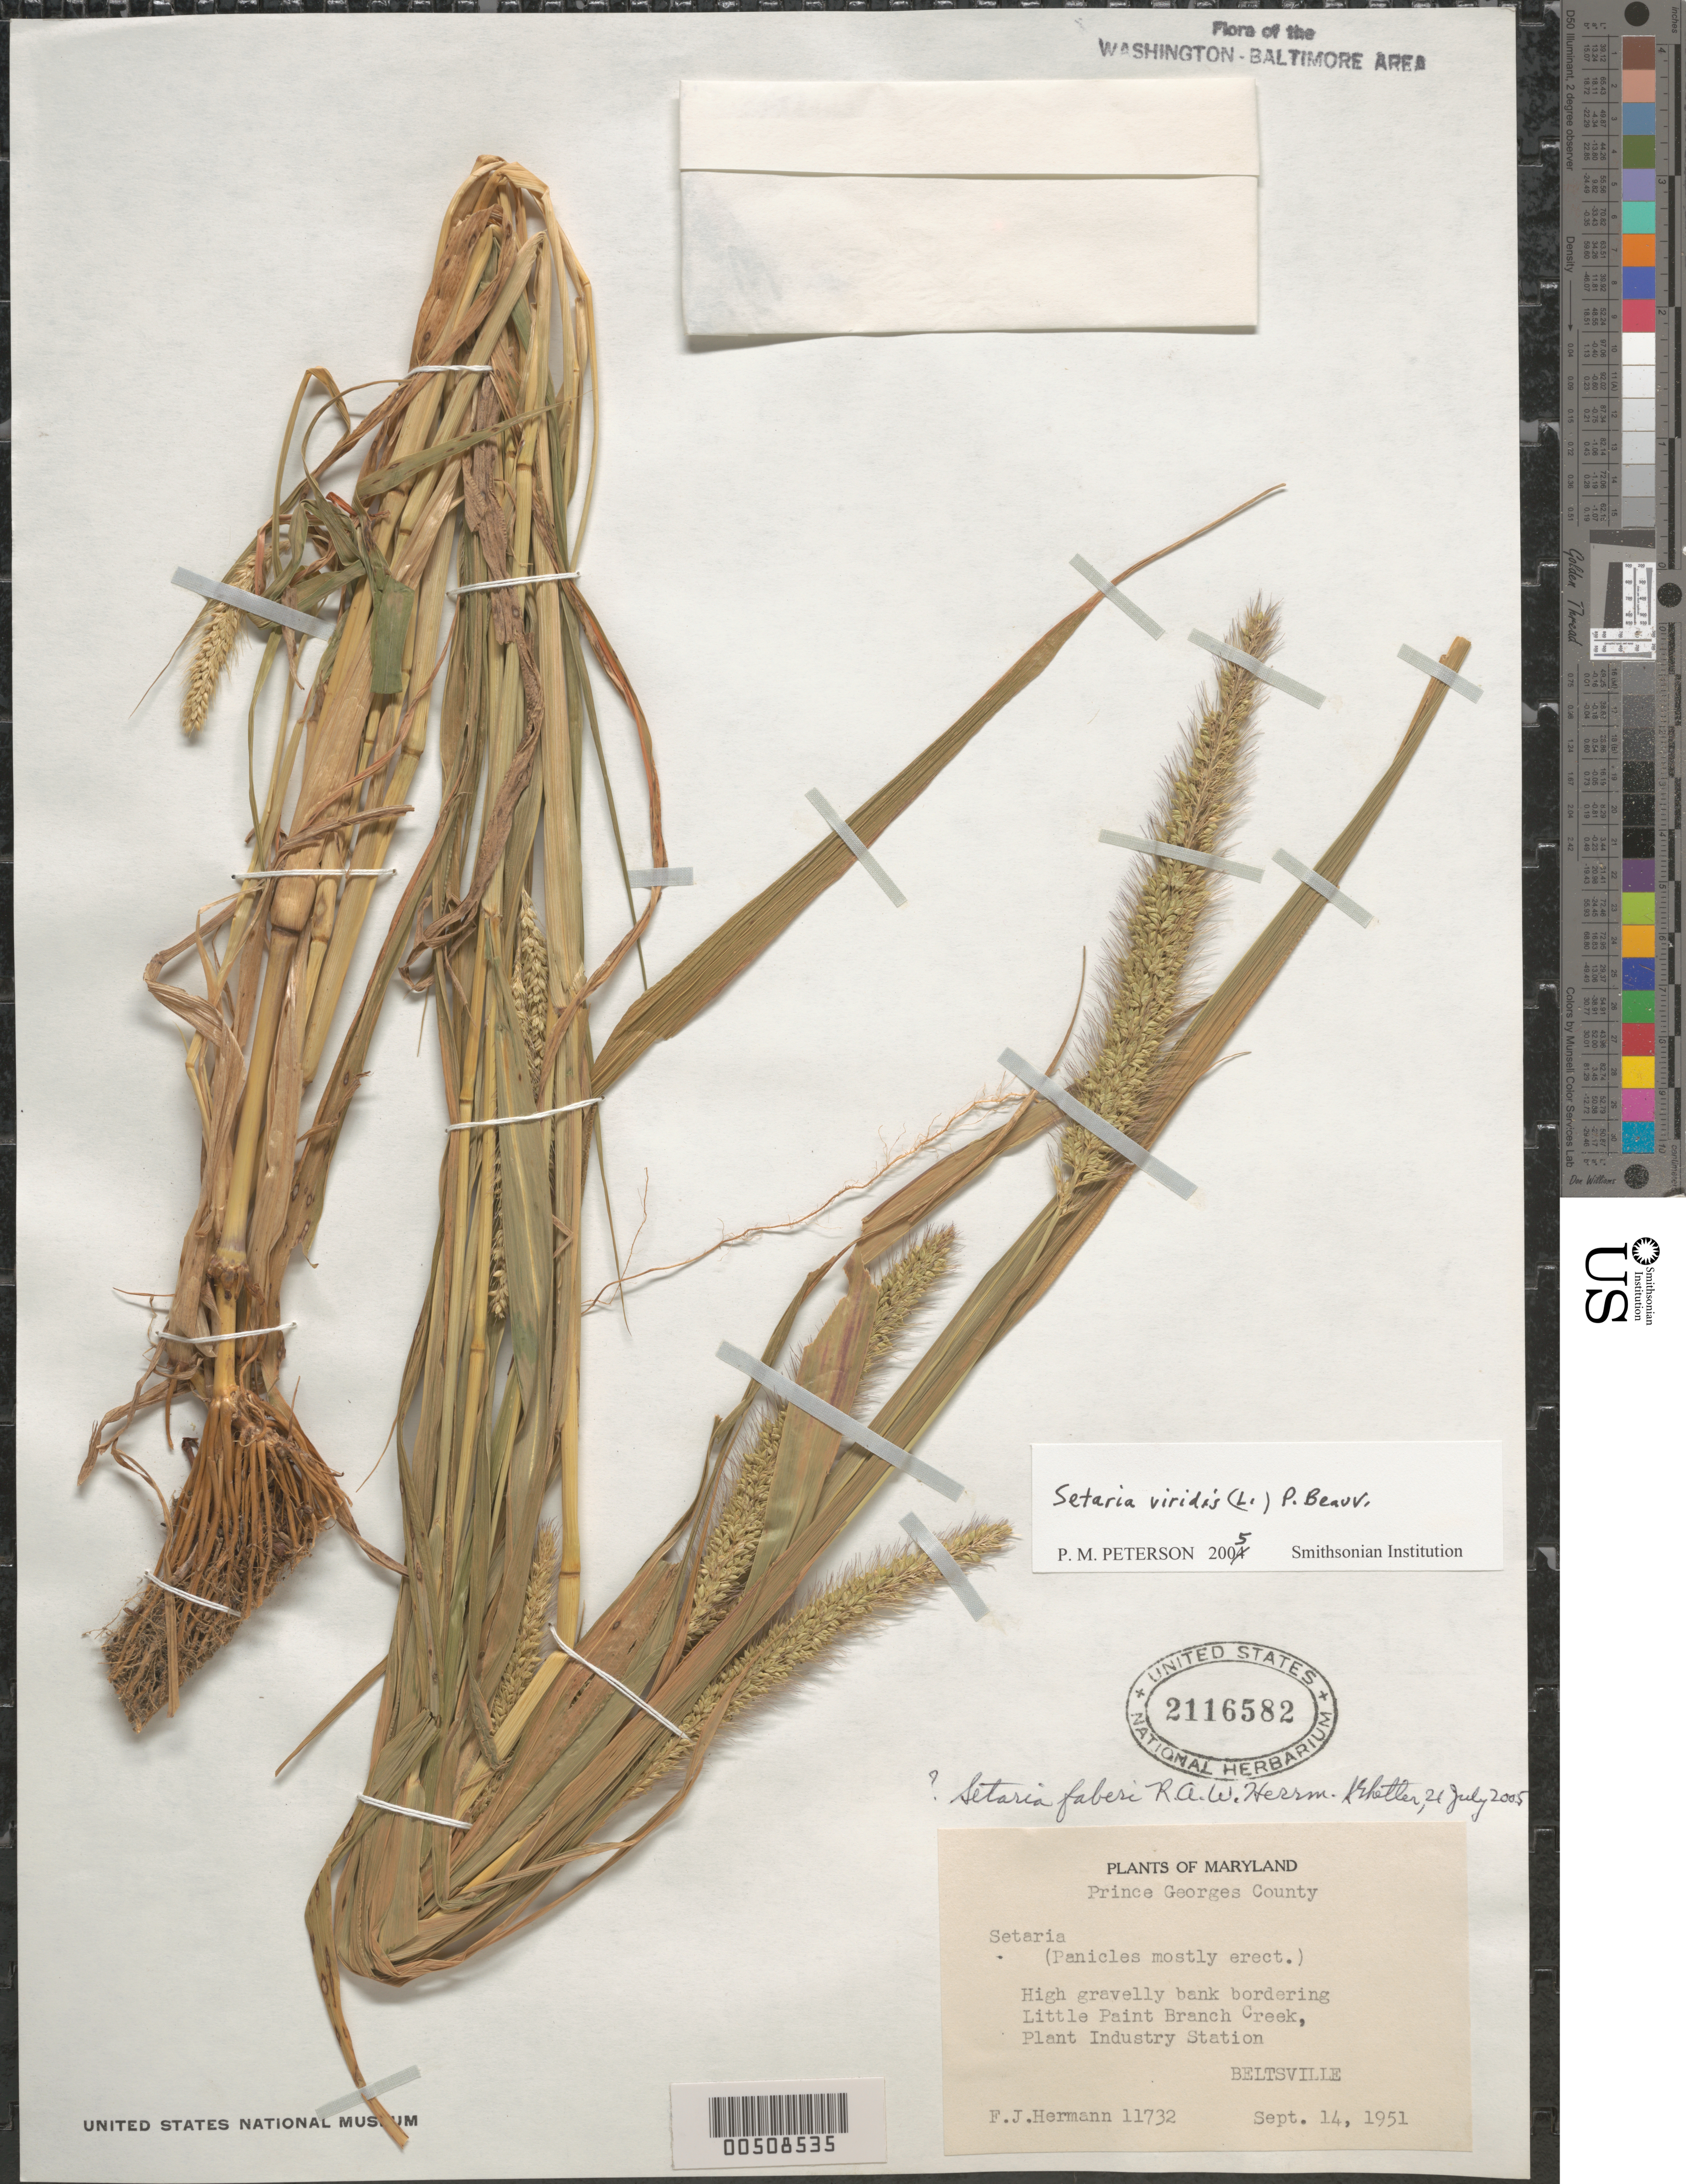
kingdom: Plantae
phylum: Tracheophyta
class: Liliopsida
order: Poales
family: Poaceae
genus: Setaria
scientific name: Setaria viridis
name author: (L.) P. Beauv.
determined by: Peterson, Paul M., (BOT), Smithsonian Institution - National Museum of Natural History (UNITED STATES)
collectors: F. J. Hermann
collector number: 11732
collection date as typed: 14 Sep 1951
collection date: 1951-09-14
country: United States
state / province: Maryland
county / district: Prince George's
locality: Little Paint Branch Creek, Plant Industry Station Beltsville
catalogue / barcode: US 2116582